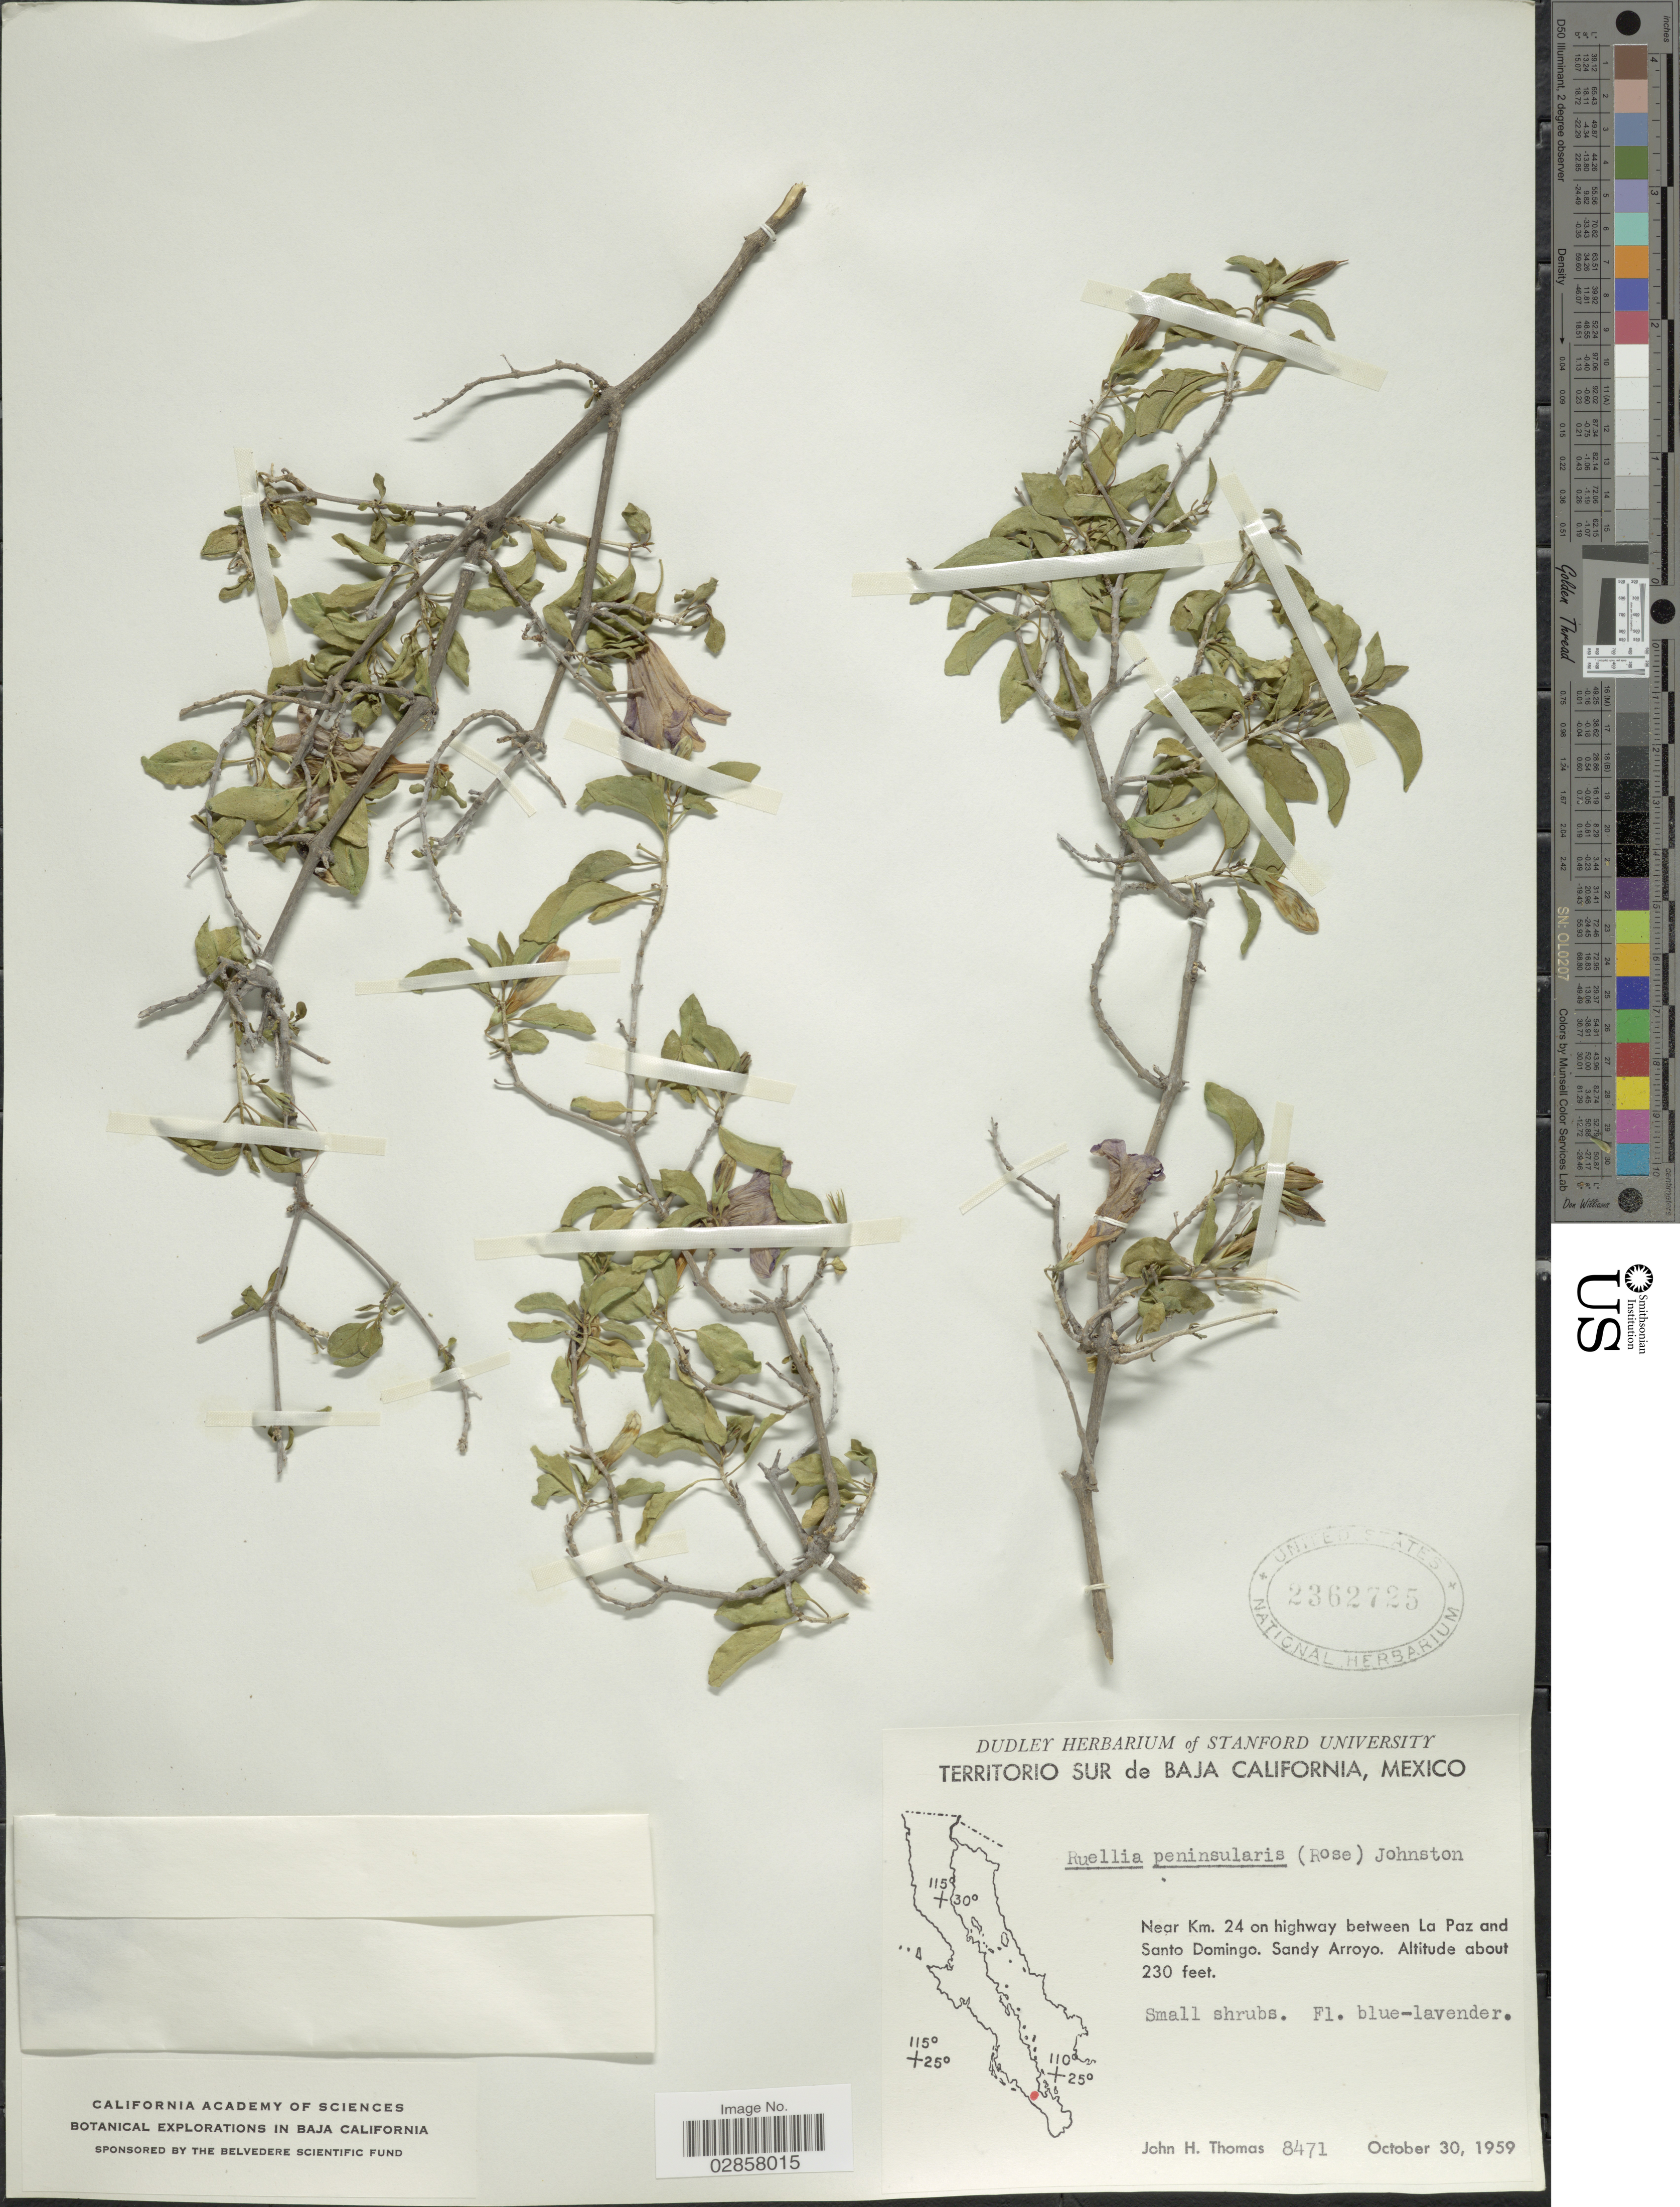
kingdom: Plantae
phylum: Tracheophyta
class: Magnoliopsida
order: Lamiales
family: Acanthaceae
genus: Ruellia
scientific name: Ruellia peninsularis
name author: I.M. Johnst.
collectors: J. H. Thomas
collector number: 8471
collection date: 1959-10-30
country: Mexico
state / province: Baja California Sur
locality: Territorio Sur de Baja California. Near Km. 24 on highway between La Paz and Santa Domingo. Sandy Arroyo.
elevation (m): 70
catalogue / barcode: US 2362725